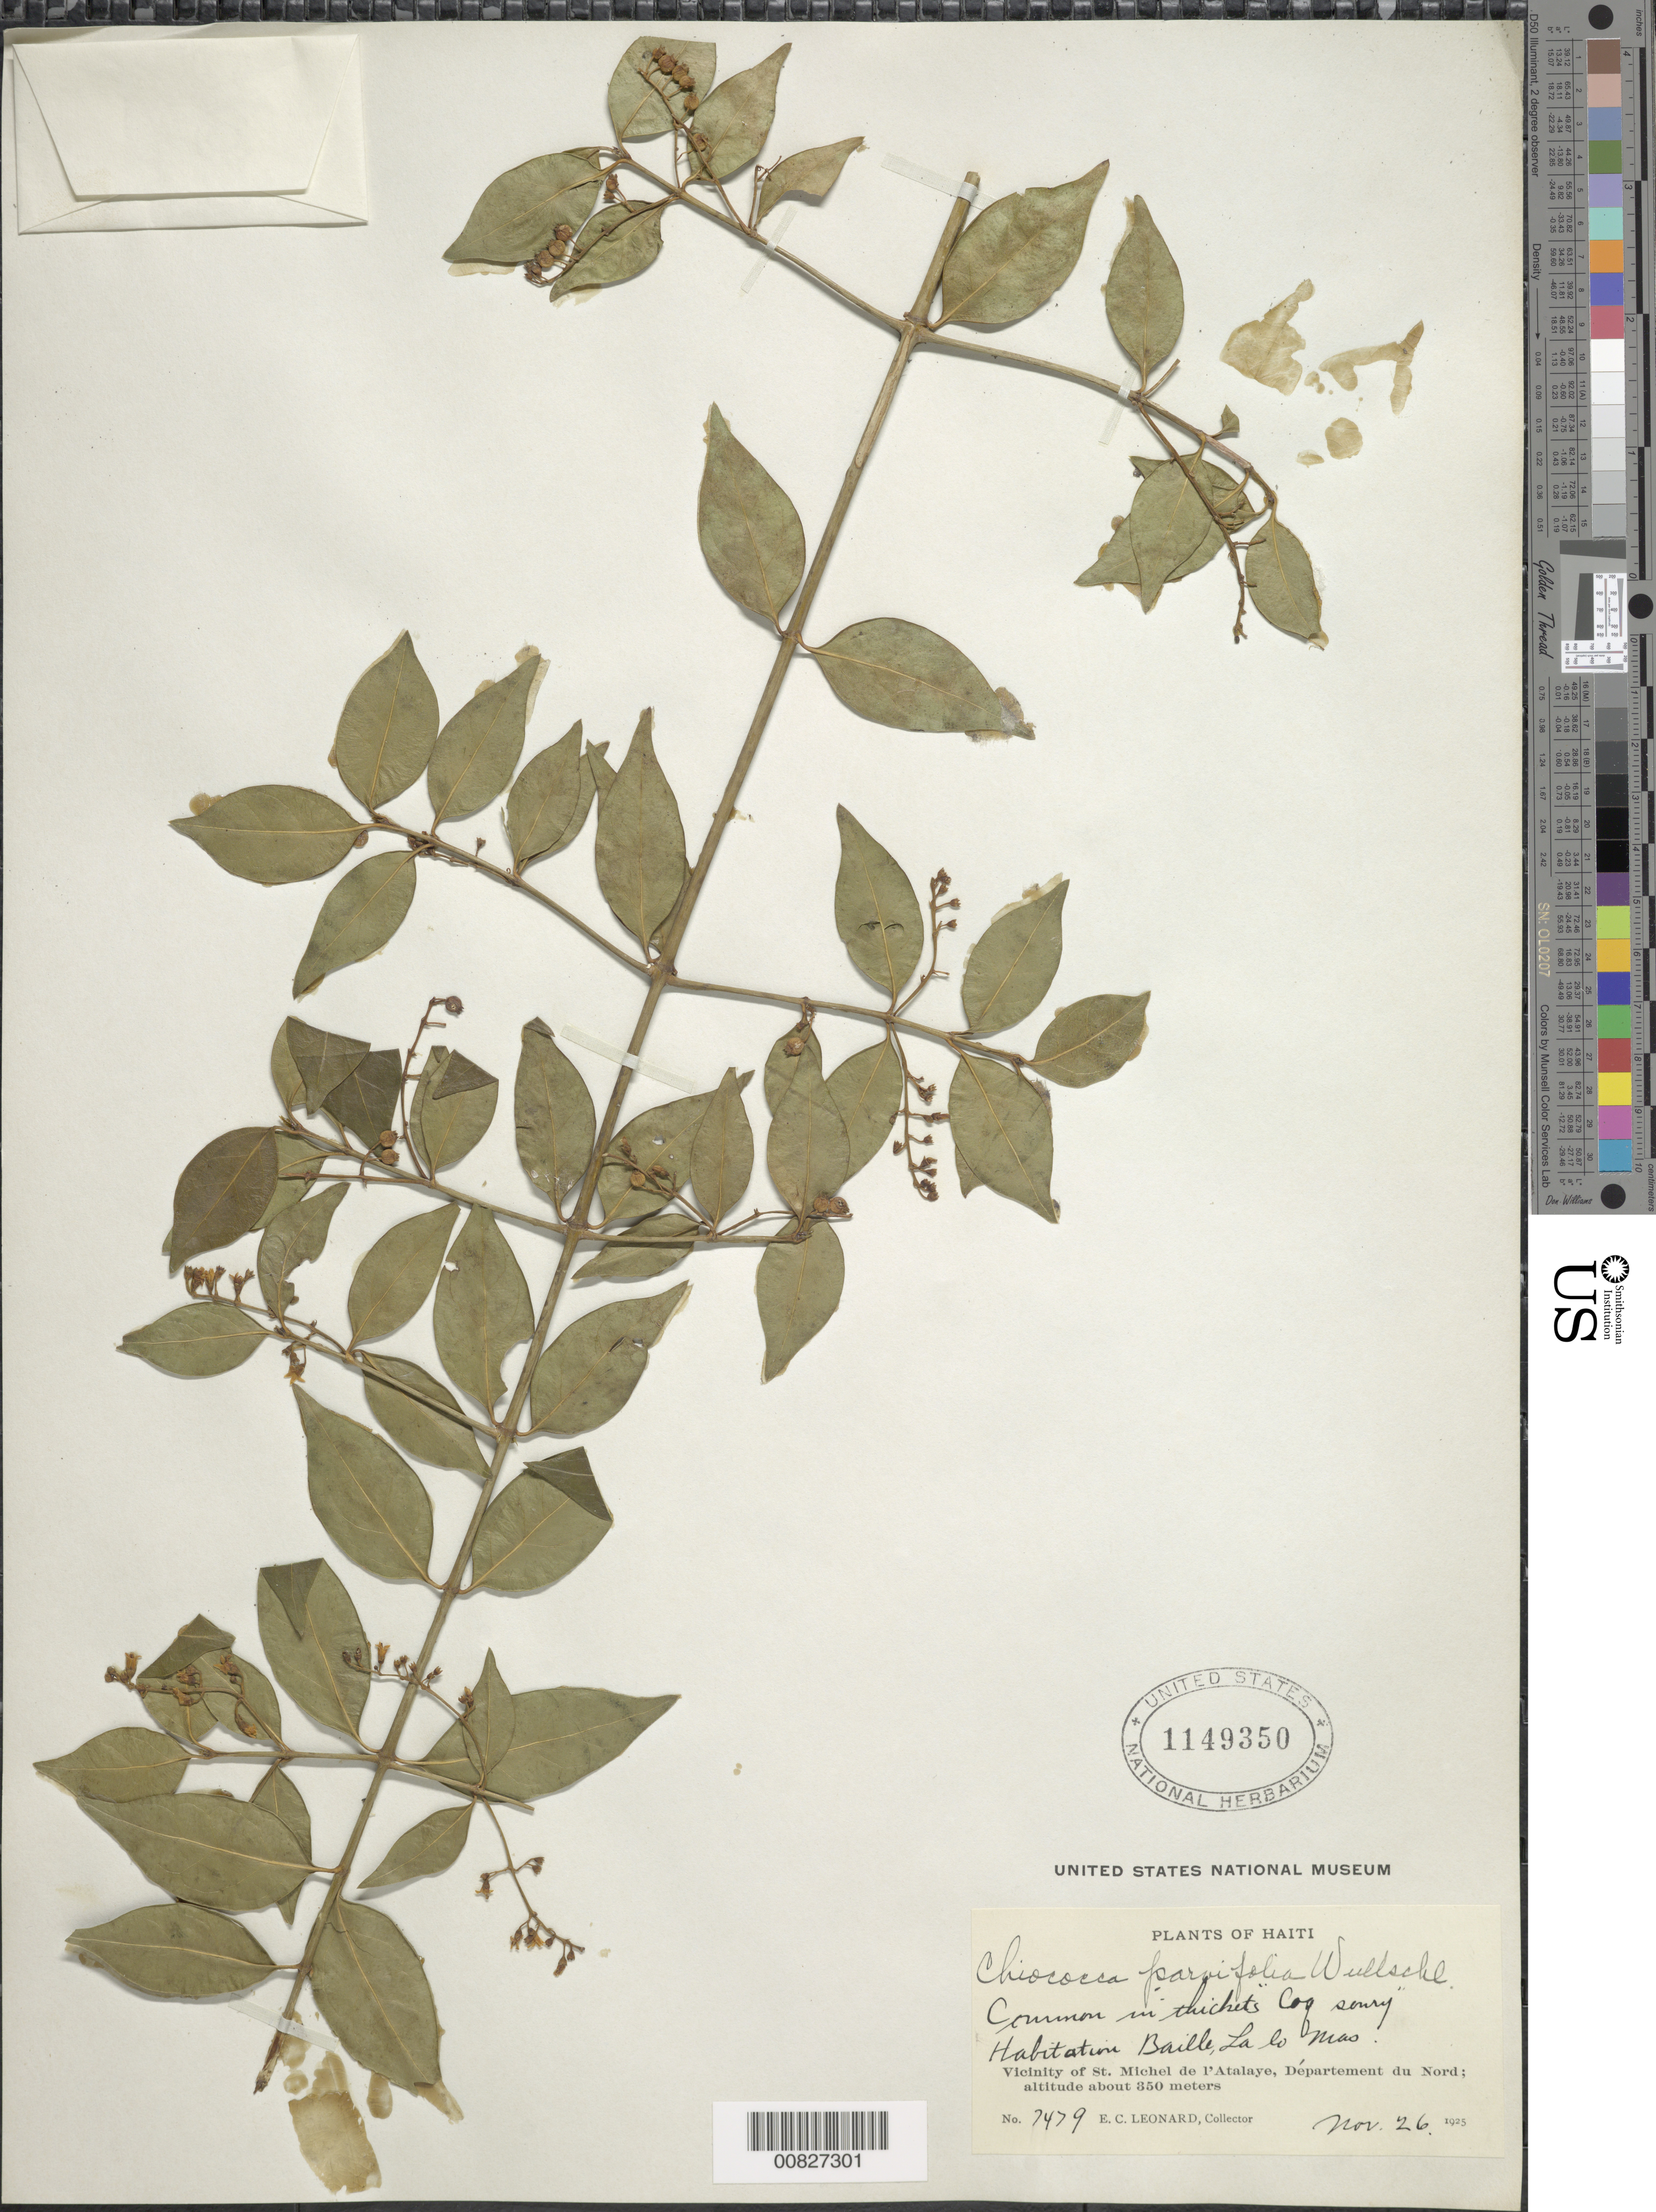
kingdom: Plantae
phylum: Tracheophyta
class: Magnoliopsida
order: Gentianales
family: Rubiaceae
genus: Chiococca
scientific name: Chiococca alba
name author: (L.) Hitchc.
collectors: E. C. Leonard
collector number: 7479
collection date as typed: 26 Nov 1925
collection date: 1925-11-26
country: Haiti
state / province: Artibonite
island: Hispaniola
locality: Vicinity of St. Michel de l'Atalaye, habitation Baille, La lo Mao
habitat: Thickets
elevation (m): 350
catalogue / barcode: US 1149350